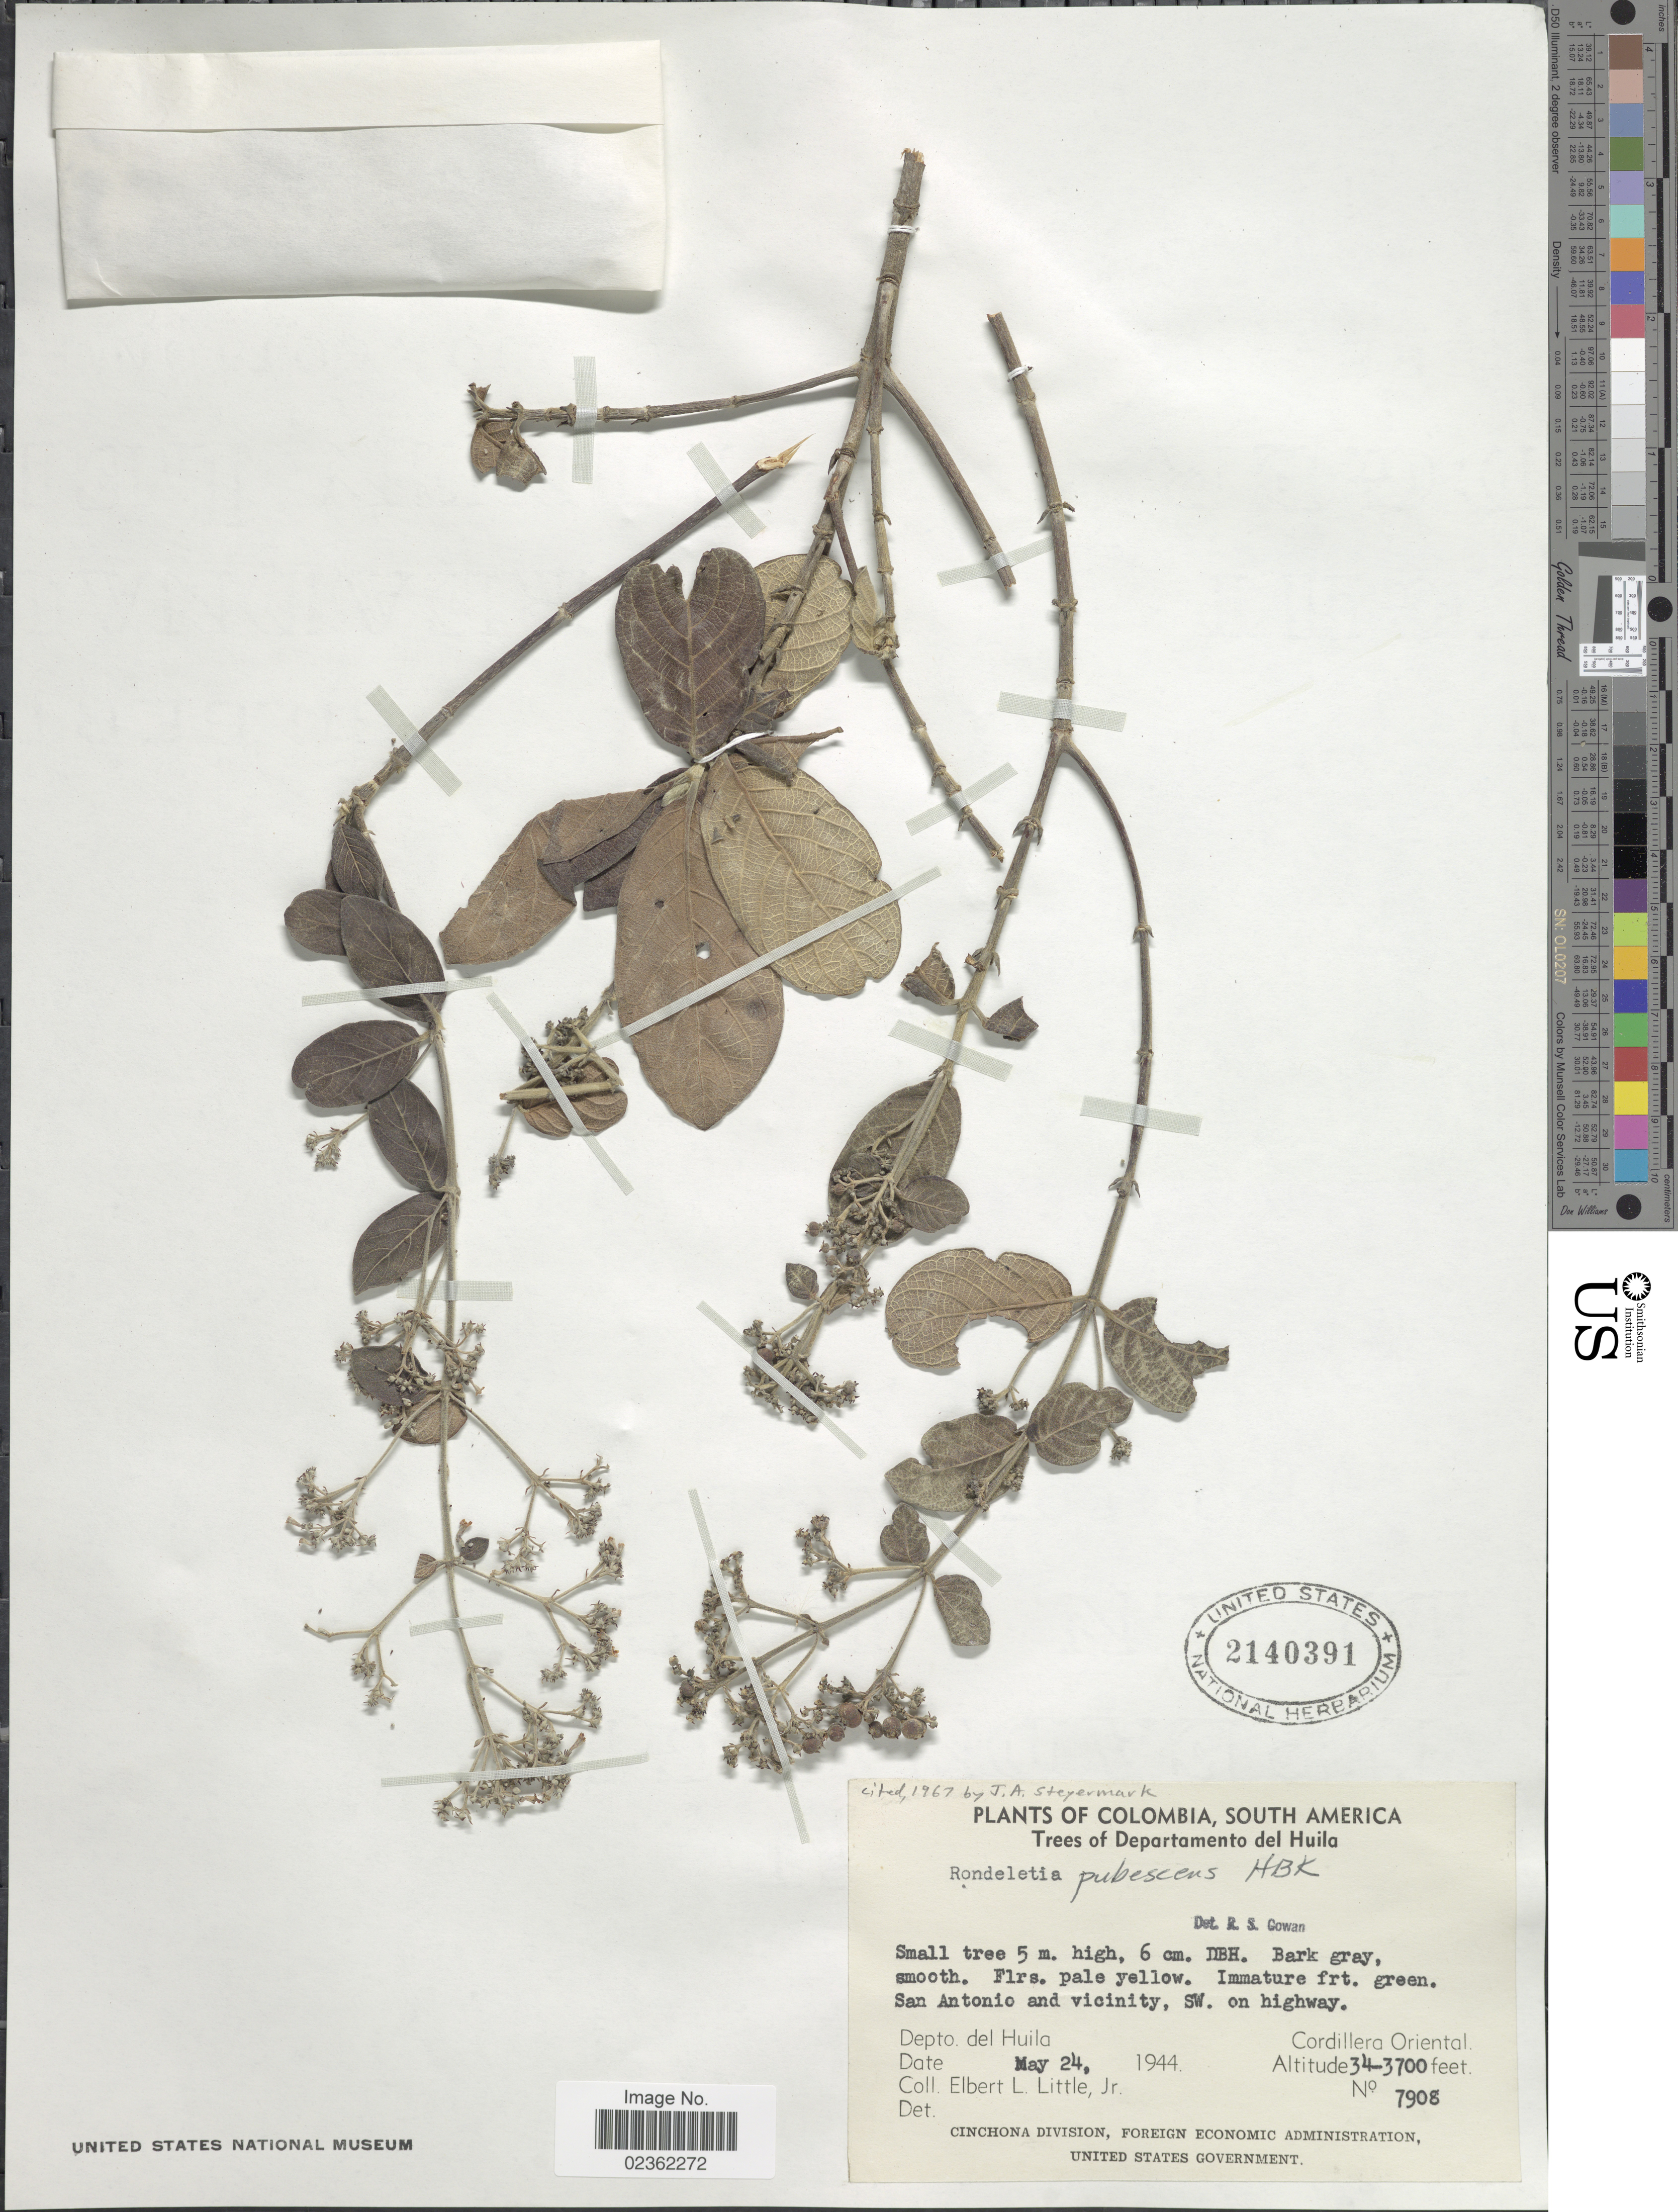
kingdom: Plantae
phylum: Tracheophyta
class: Magnoliopsida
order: Gentianales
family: Rubiaceae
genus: Rondeletia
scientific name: Rondeletia pubescens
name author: Kunth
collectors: E. L. Little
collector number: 7908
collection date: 1944-05-24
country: Colombia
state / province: Huila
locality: San Antonio and vicinity, SW. on highway, Huila, Cordillera Oriental.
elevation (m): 1036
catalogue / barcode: US 2140391